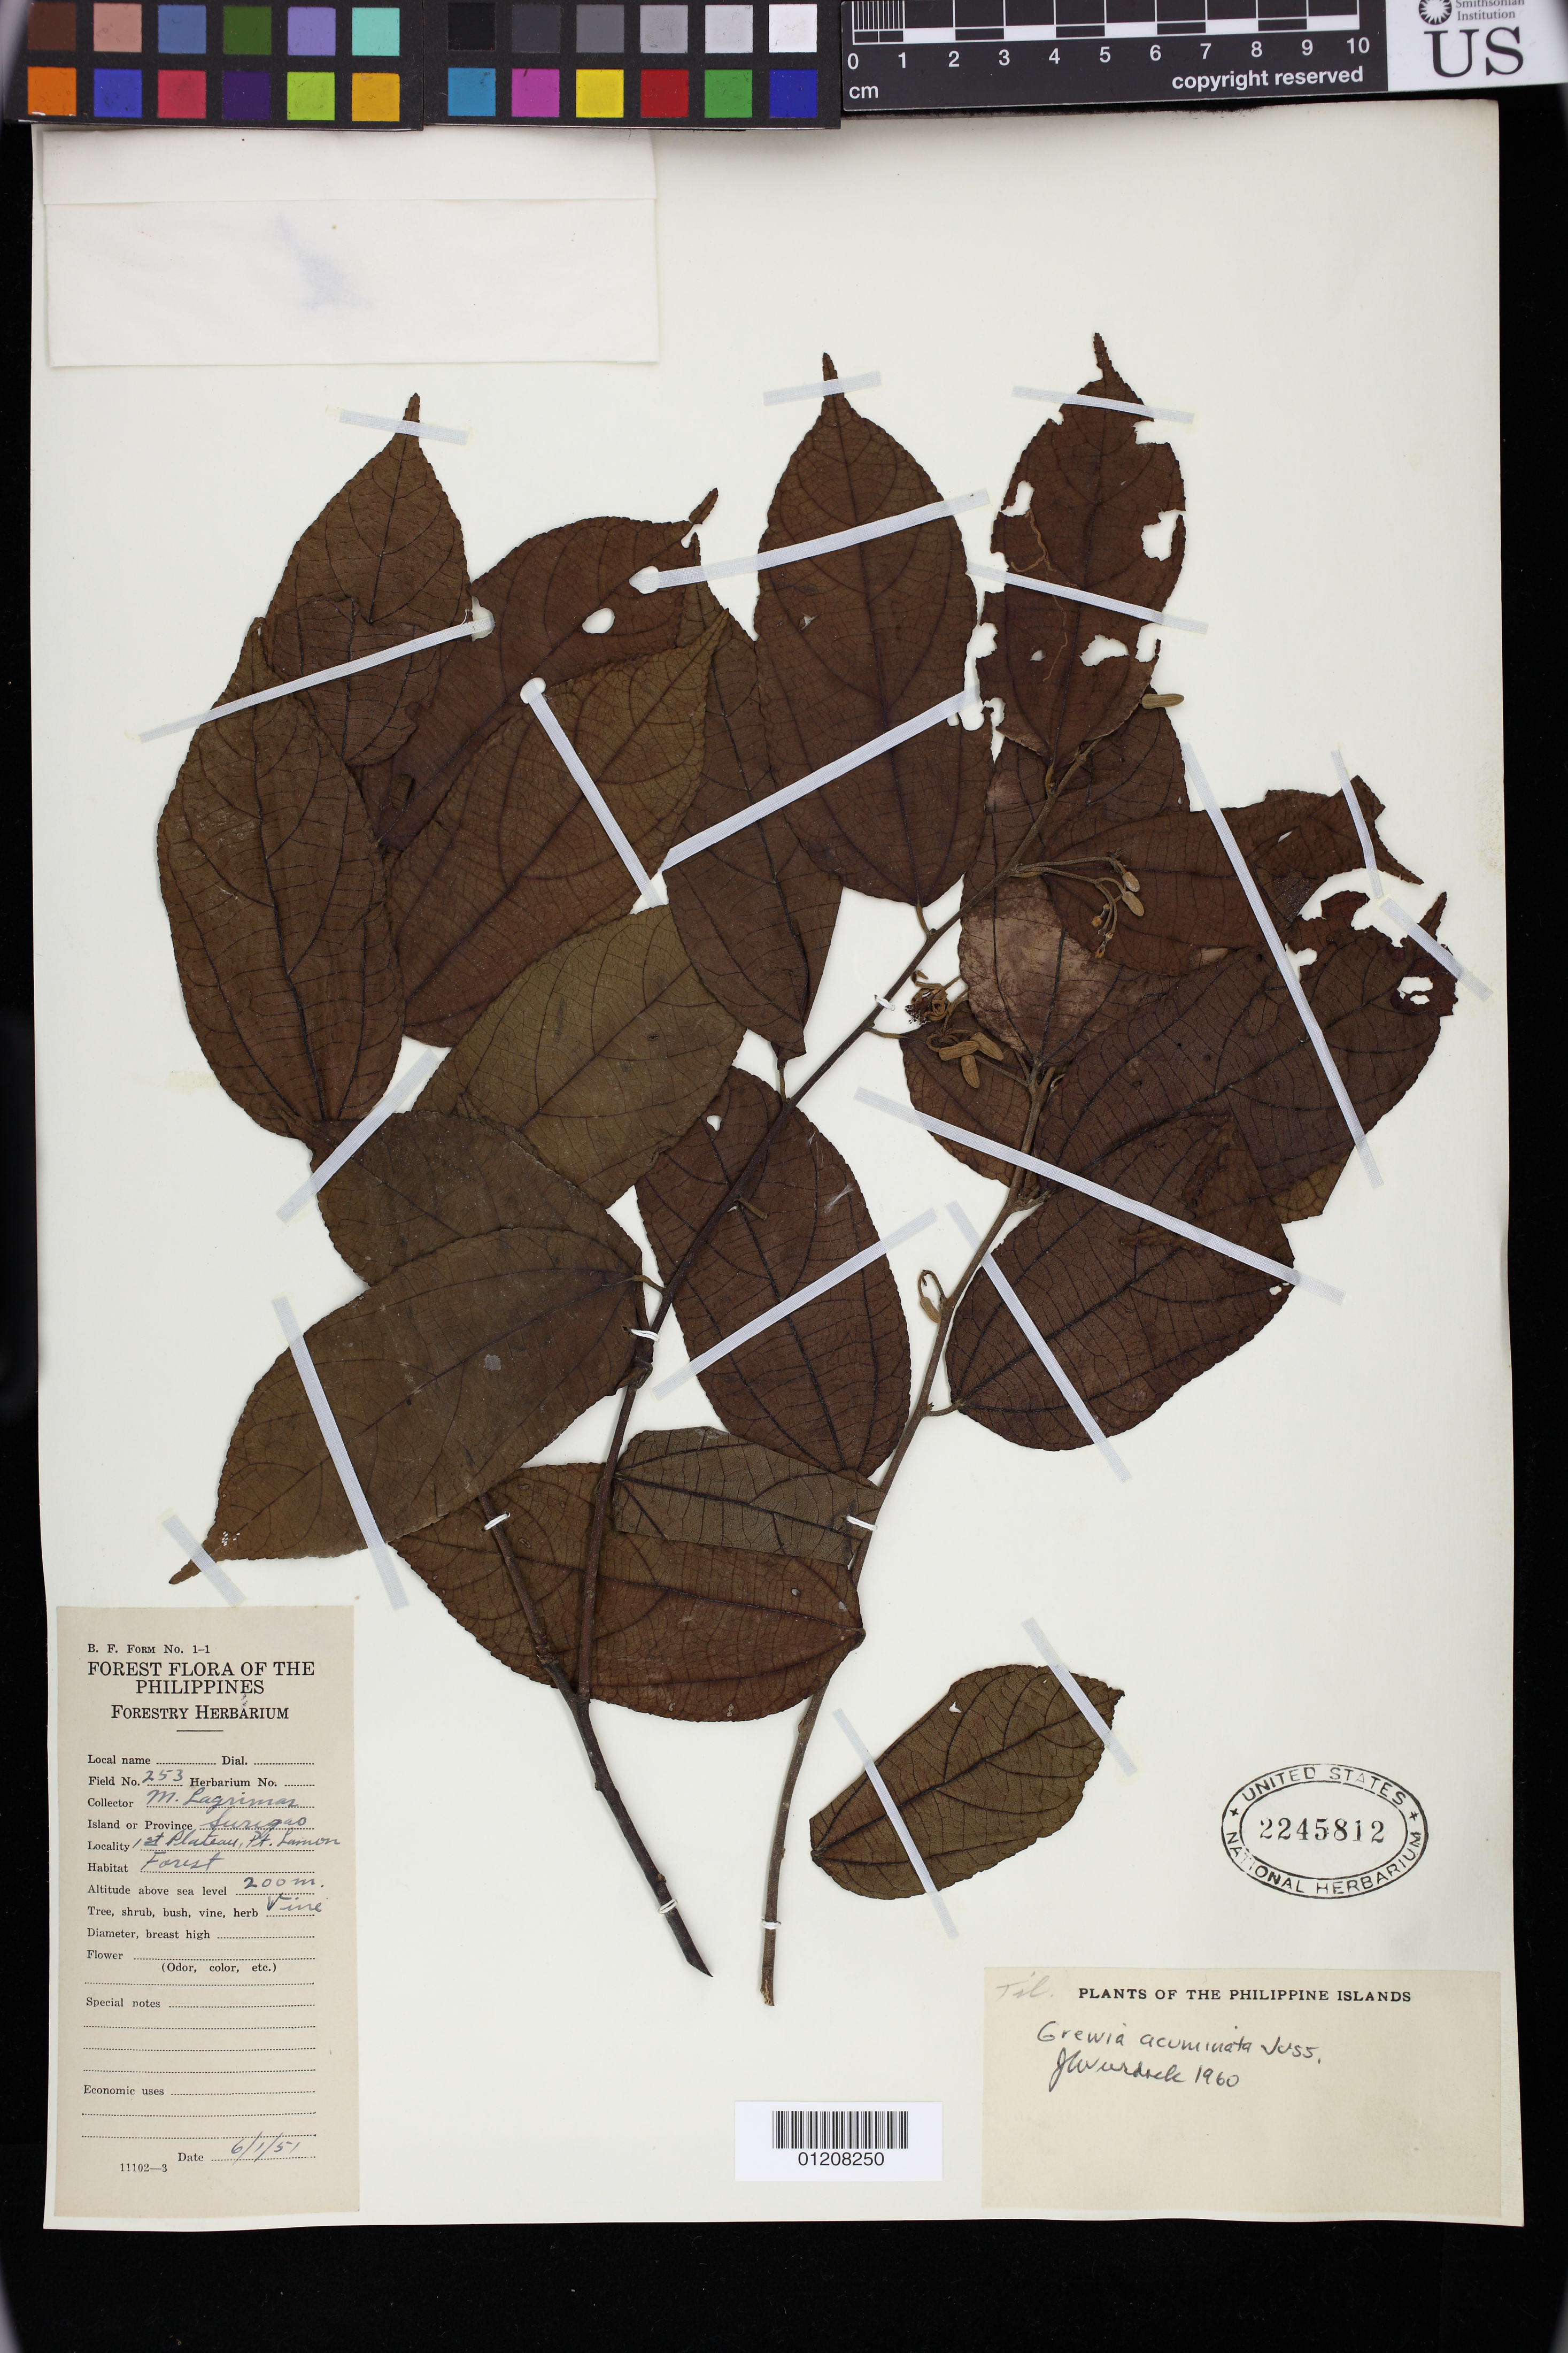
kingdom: Plantae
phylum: Tracheophyta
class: Magnoliopsida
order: Malvales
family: Malvaceae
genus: Grewia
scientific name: Grewia acuminata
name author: Juss.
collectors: M. Lagrimas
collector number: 253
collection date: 1951-06-01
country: Philippines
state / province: Caraga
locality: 1st Plateau, Pt. Lainon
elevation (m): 200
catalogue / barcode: US 2245812